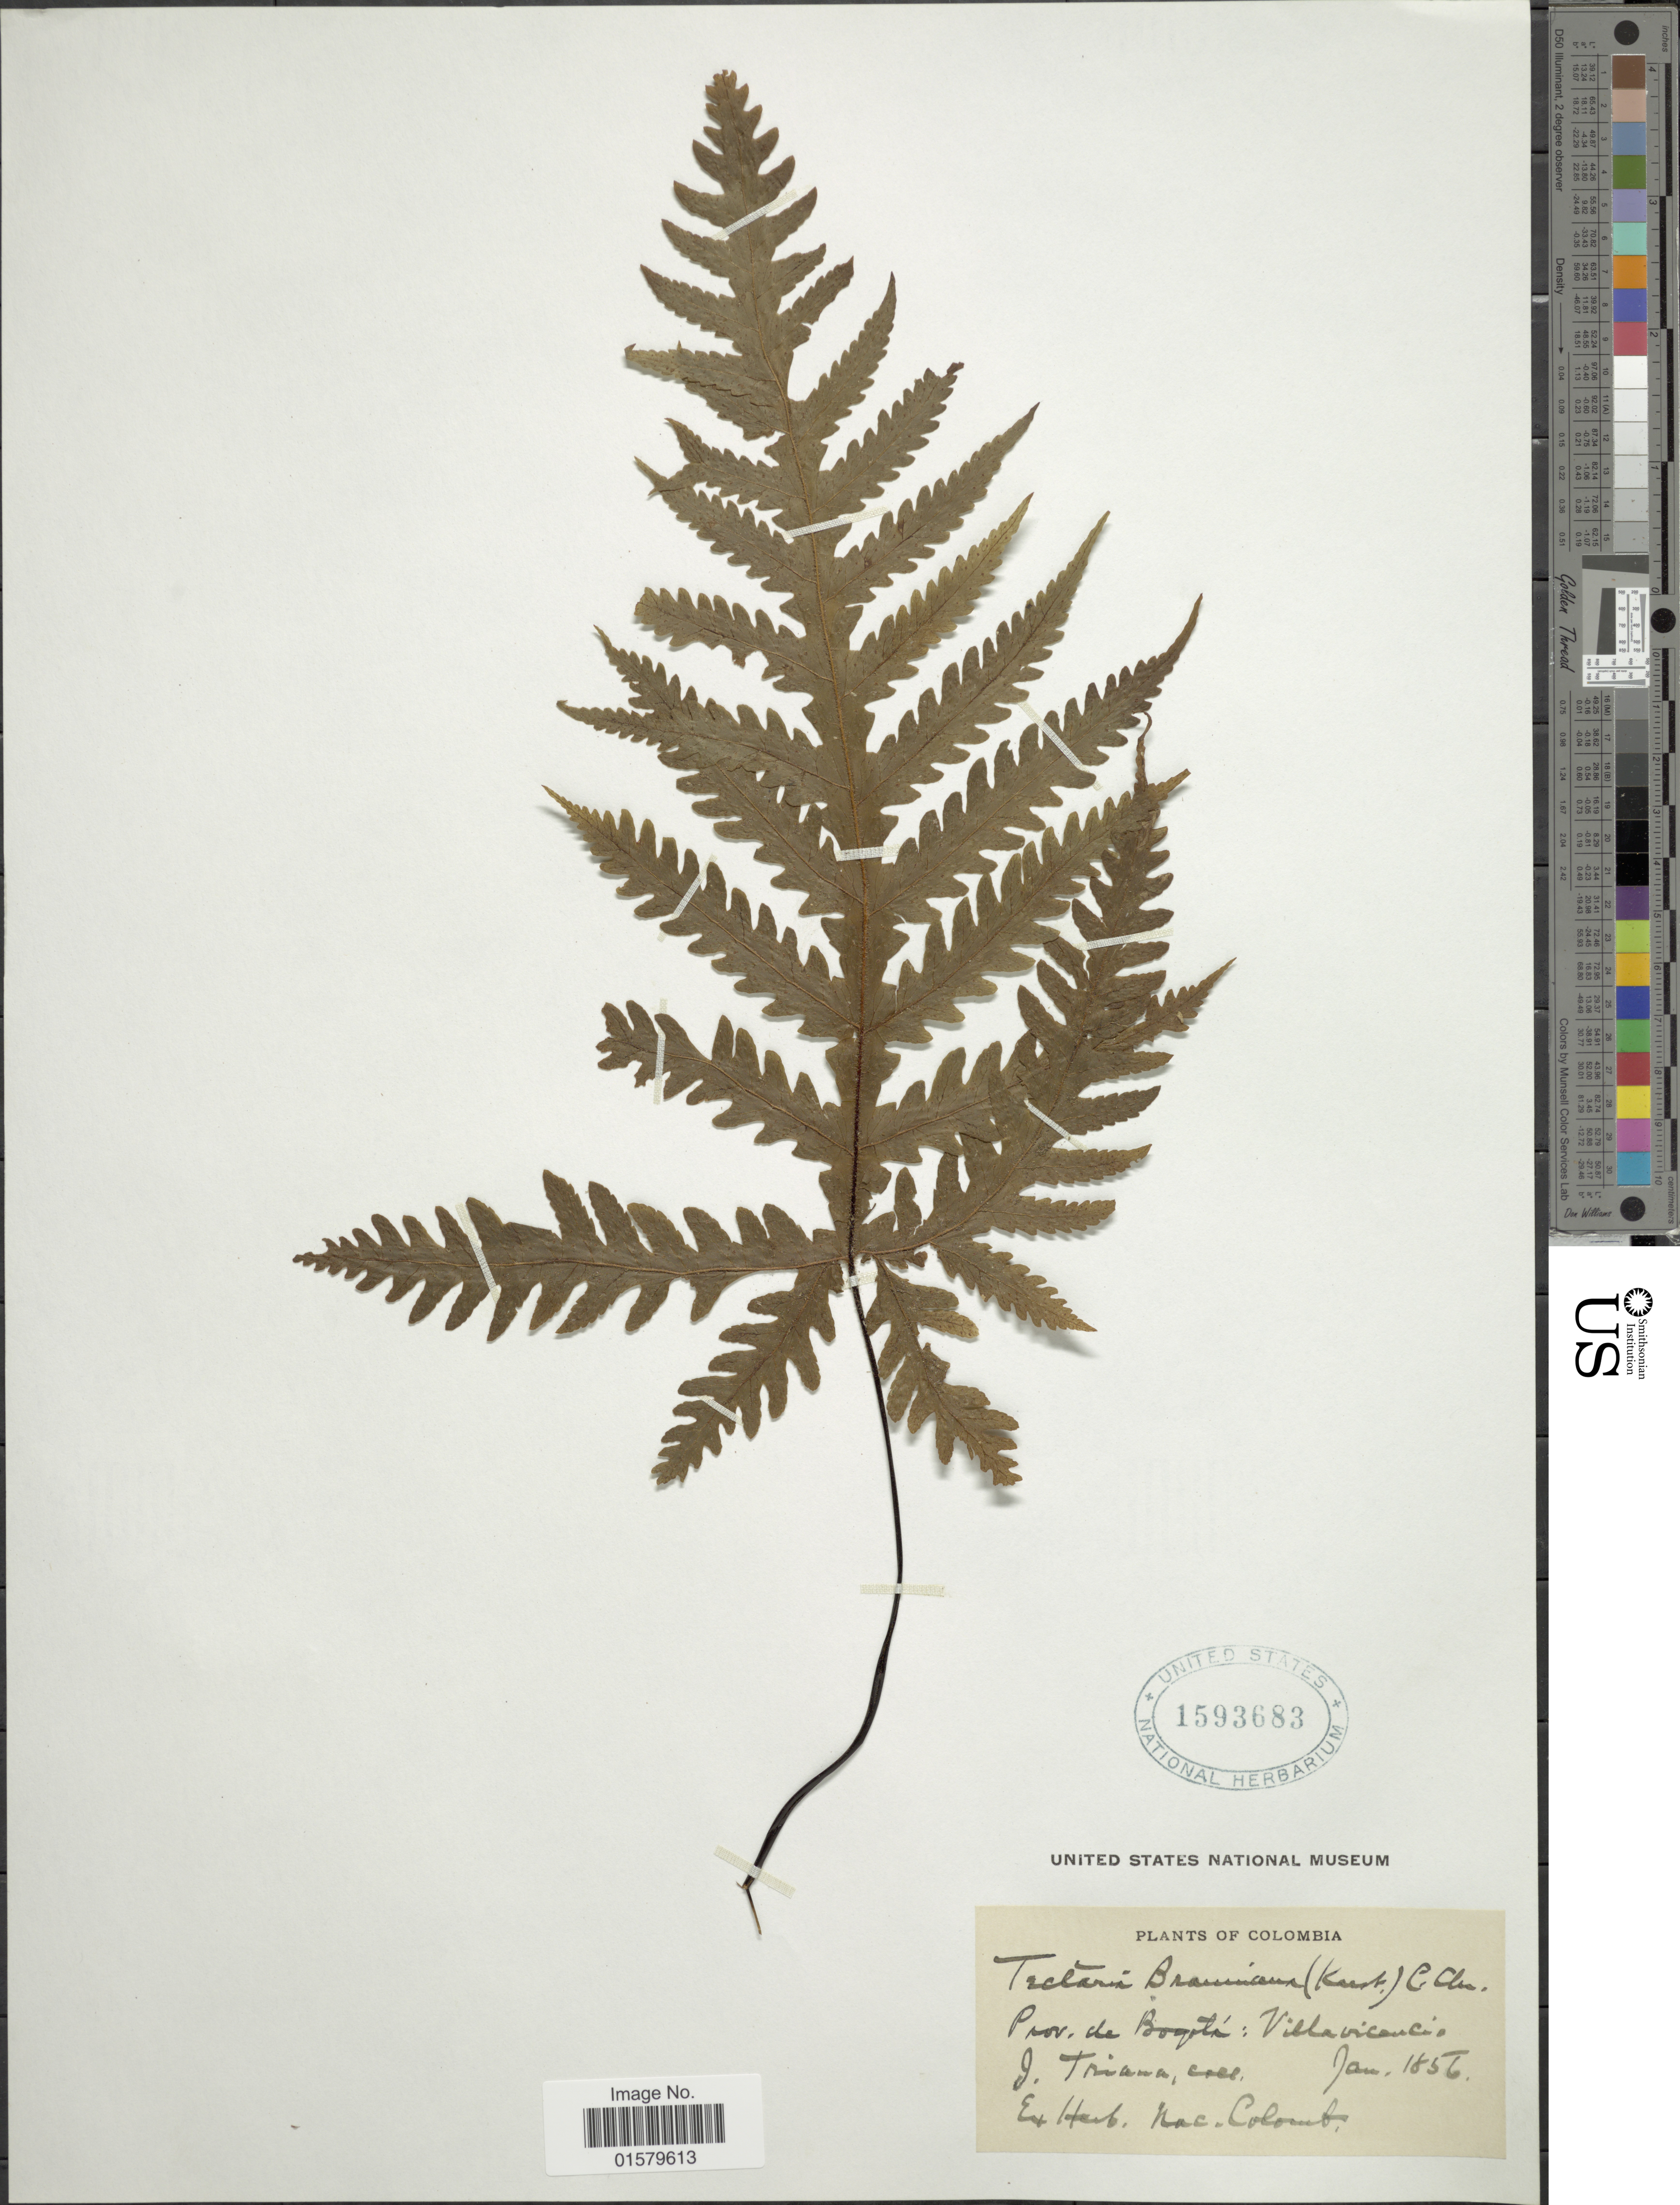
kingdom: Plantae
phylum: Tracheophyta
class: Polypodiopsida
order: Polypodiales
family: Tectariaceae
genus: Tectaria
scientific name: Tectaria brauniana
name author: (H. Karst.) C. Chr.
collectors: J. Triana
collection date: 1856-01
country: Colombia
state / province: Bogota D.C.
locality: Villavicancio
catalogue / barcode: US 1593683